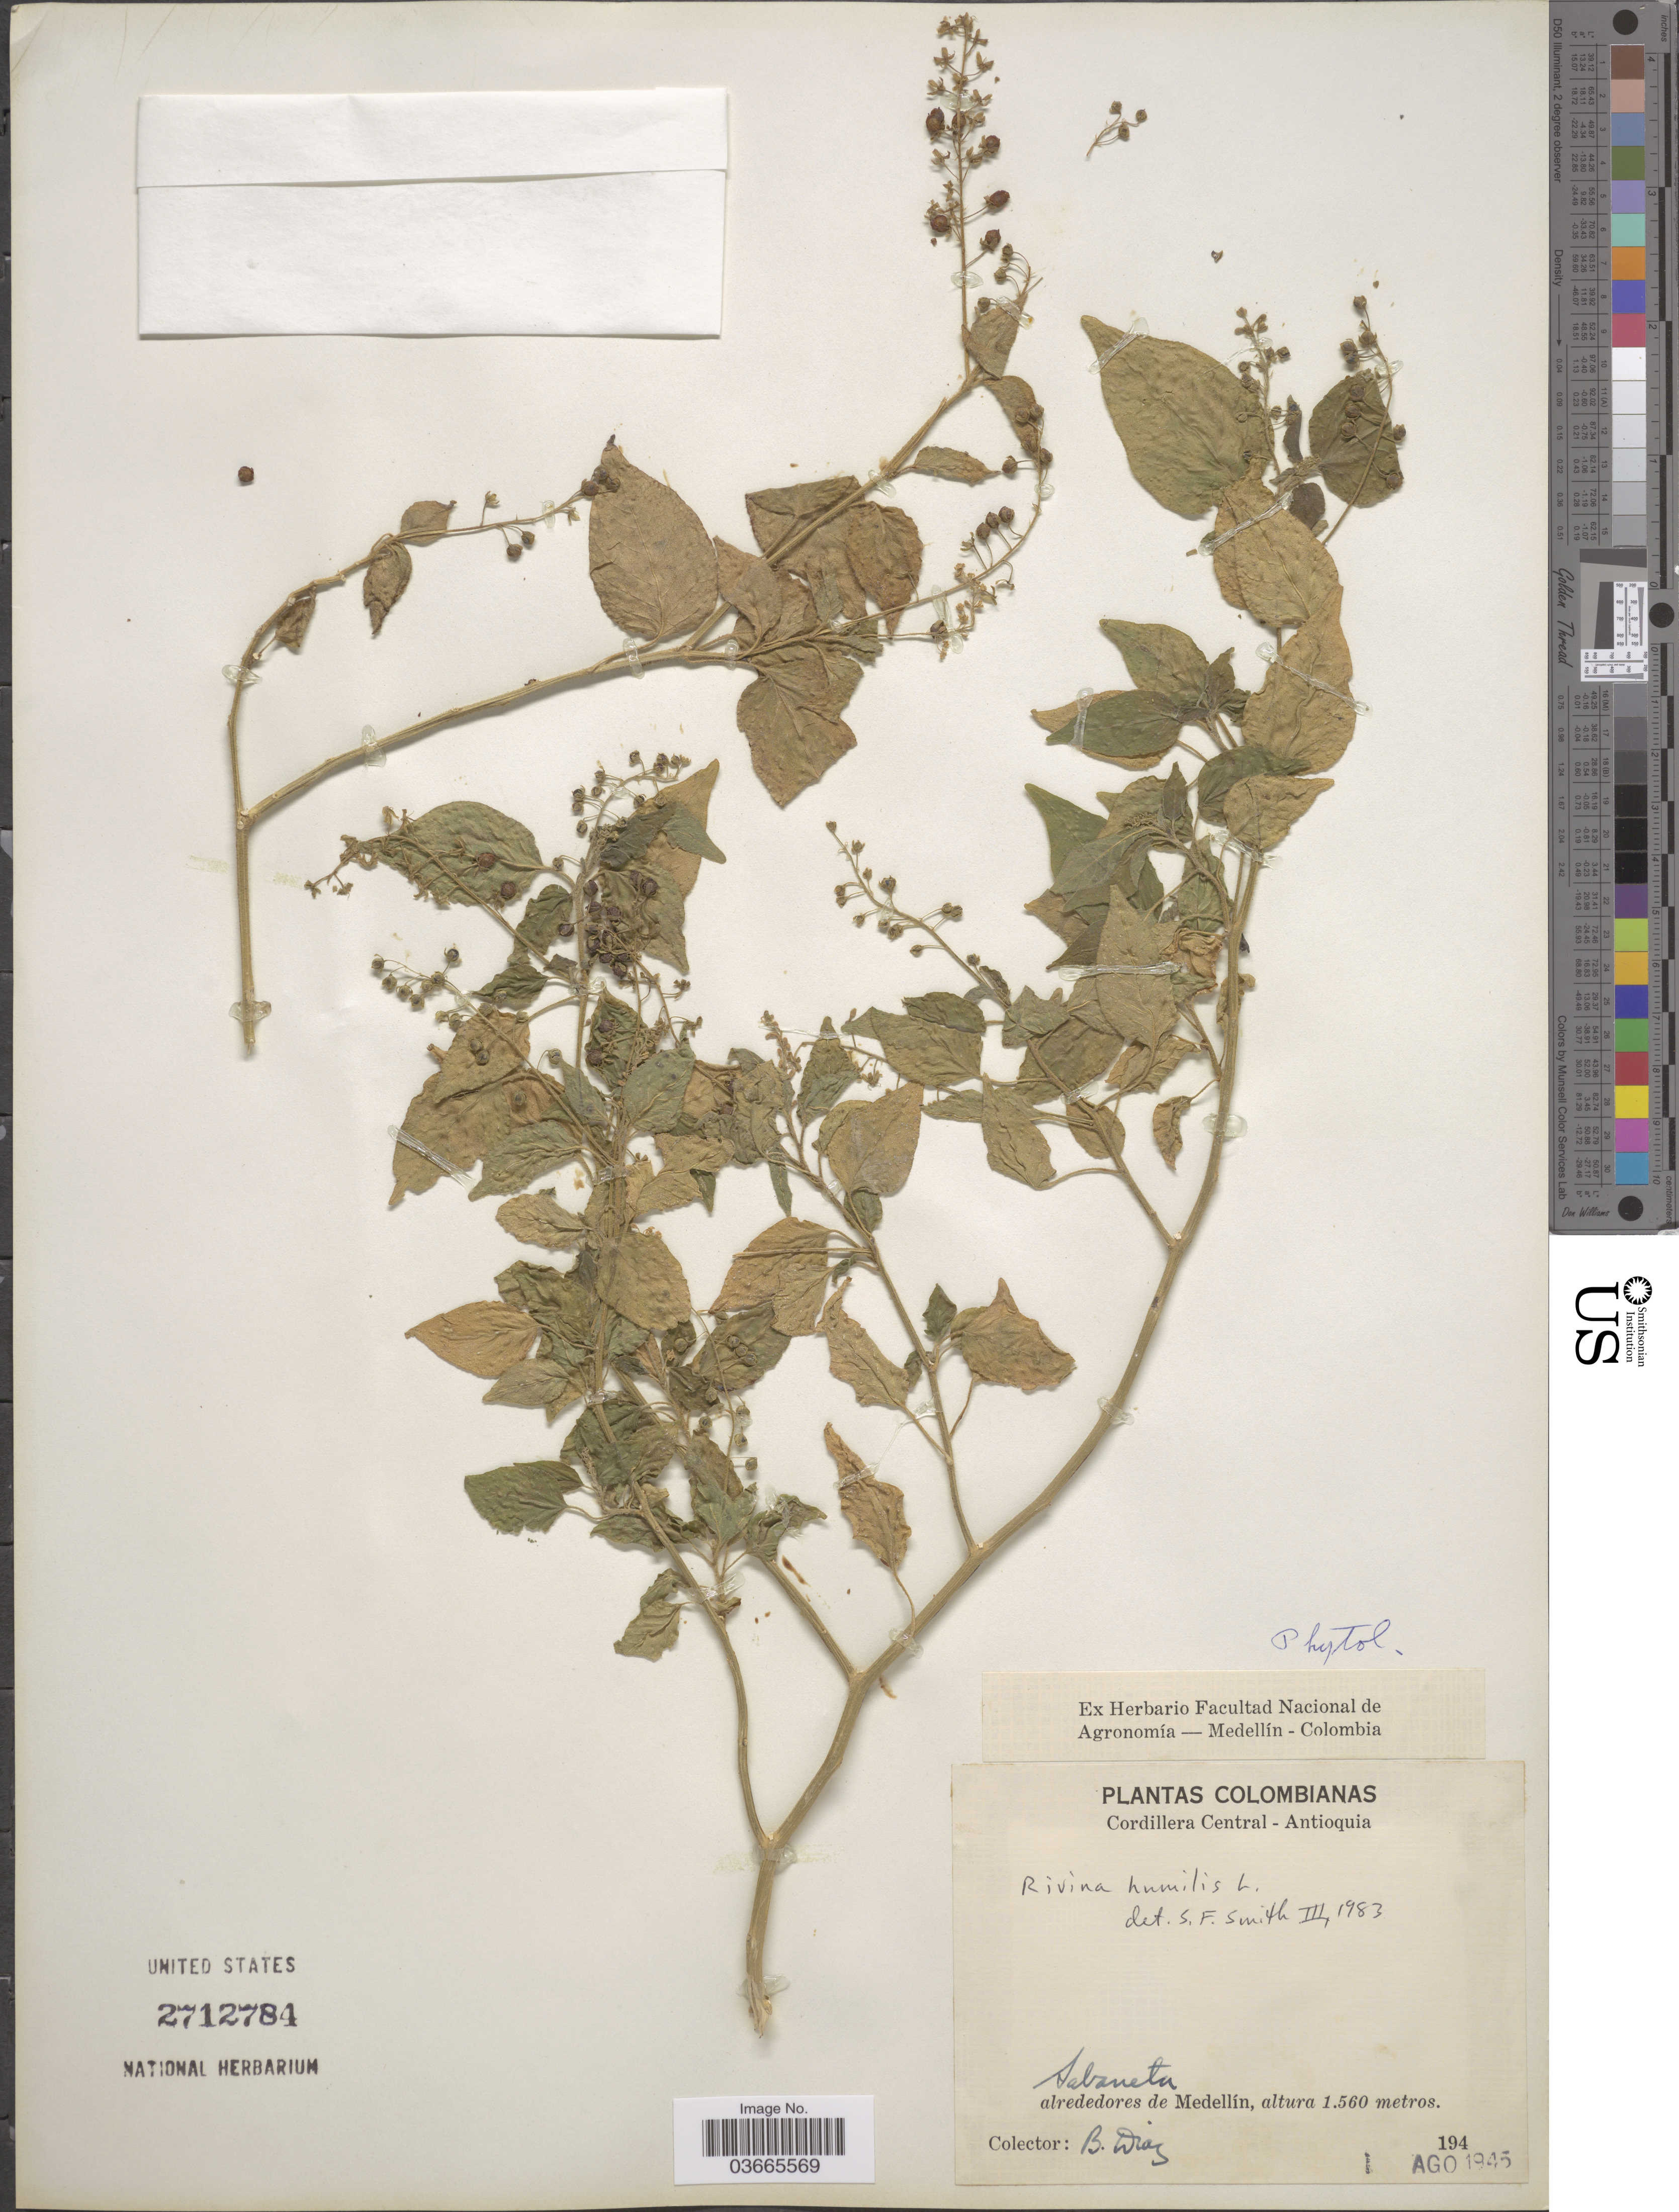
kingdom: Plantae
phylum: Tracheophyta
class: Magnoliopsida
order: Caryophyllales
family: Phytolaccaceae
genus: Rivina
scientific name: Rivina humilis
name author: L.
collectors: B. Diaz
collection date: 1945-08-01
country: Colombia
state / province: Antioquia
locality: Sabaneta. Cordillera Central. Alrededores de Medellín.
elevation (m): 1560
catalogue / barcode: US 2712784